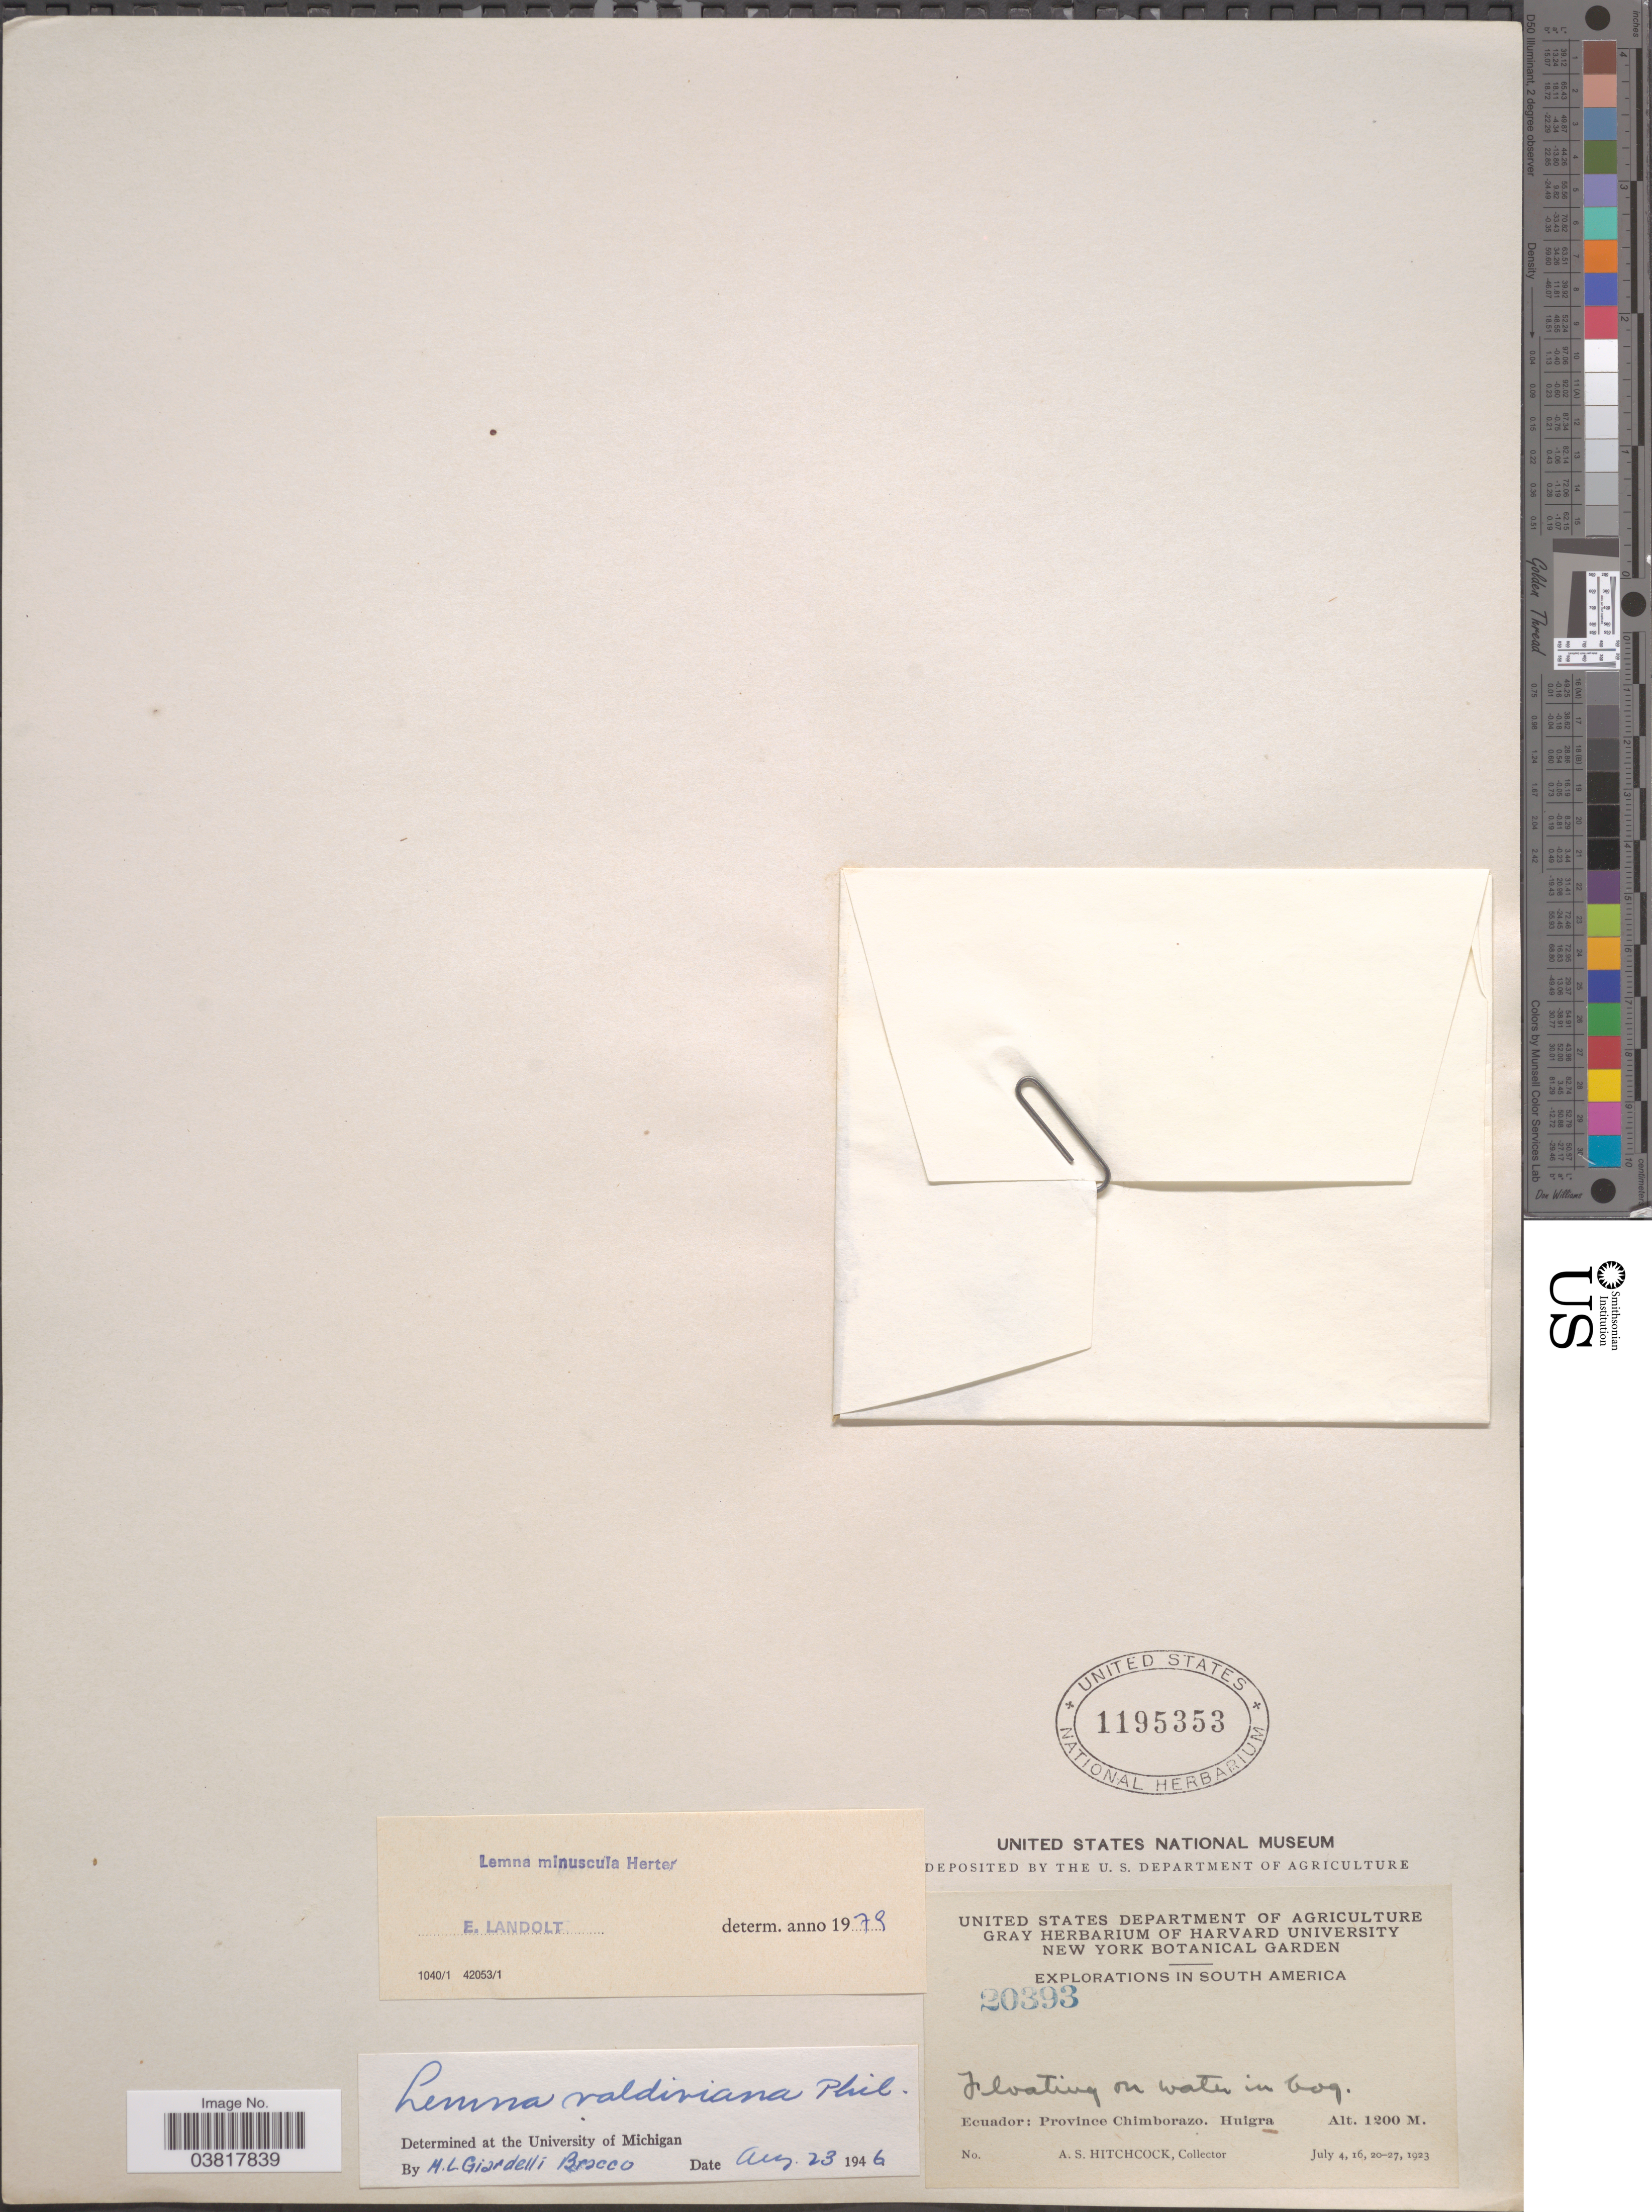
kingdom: Plantae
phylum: Tracheophyta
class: Liliopsida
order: Alismatales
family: Araceae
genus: Lemna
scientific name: Lemna minuscula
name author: Herter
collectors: A. S. Hitchcock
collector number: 20393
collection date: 1923-07-04/1923-07-27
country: Ecuador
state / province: Chimborazo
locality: In bog. Huigra.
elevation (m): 1200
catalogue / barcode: US 1195353